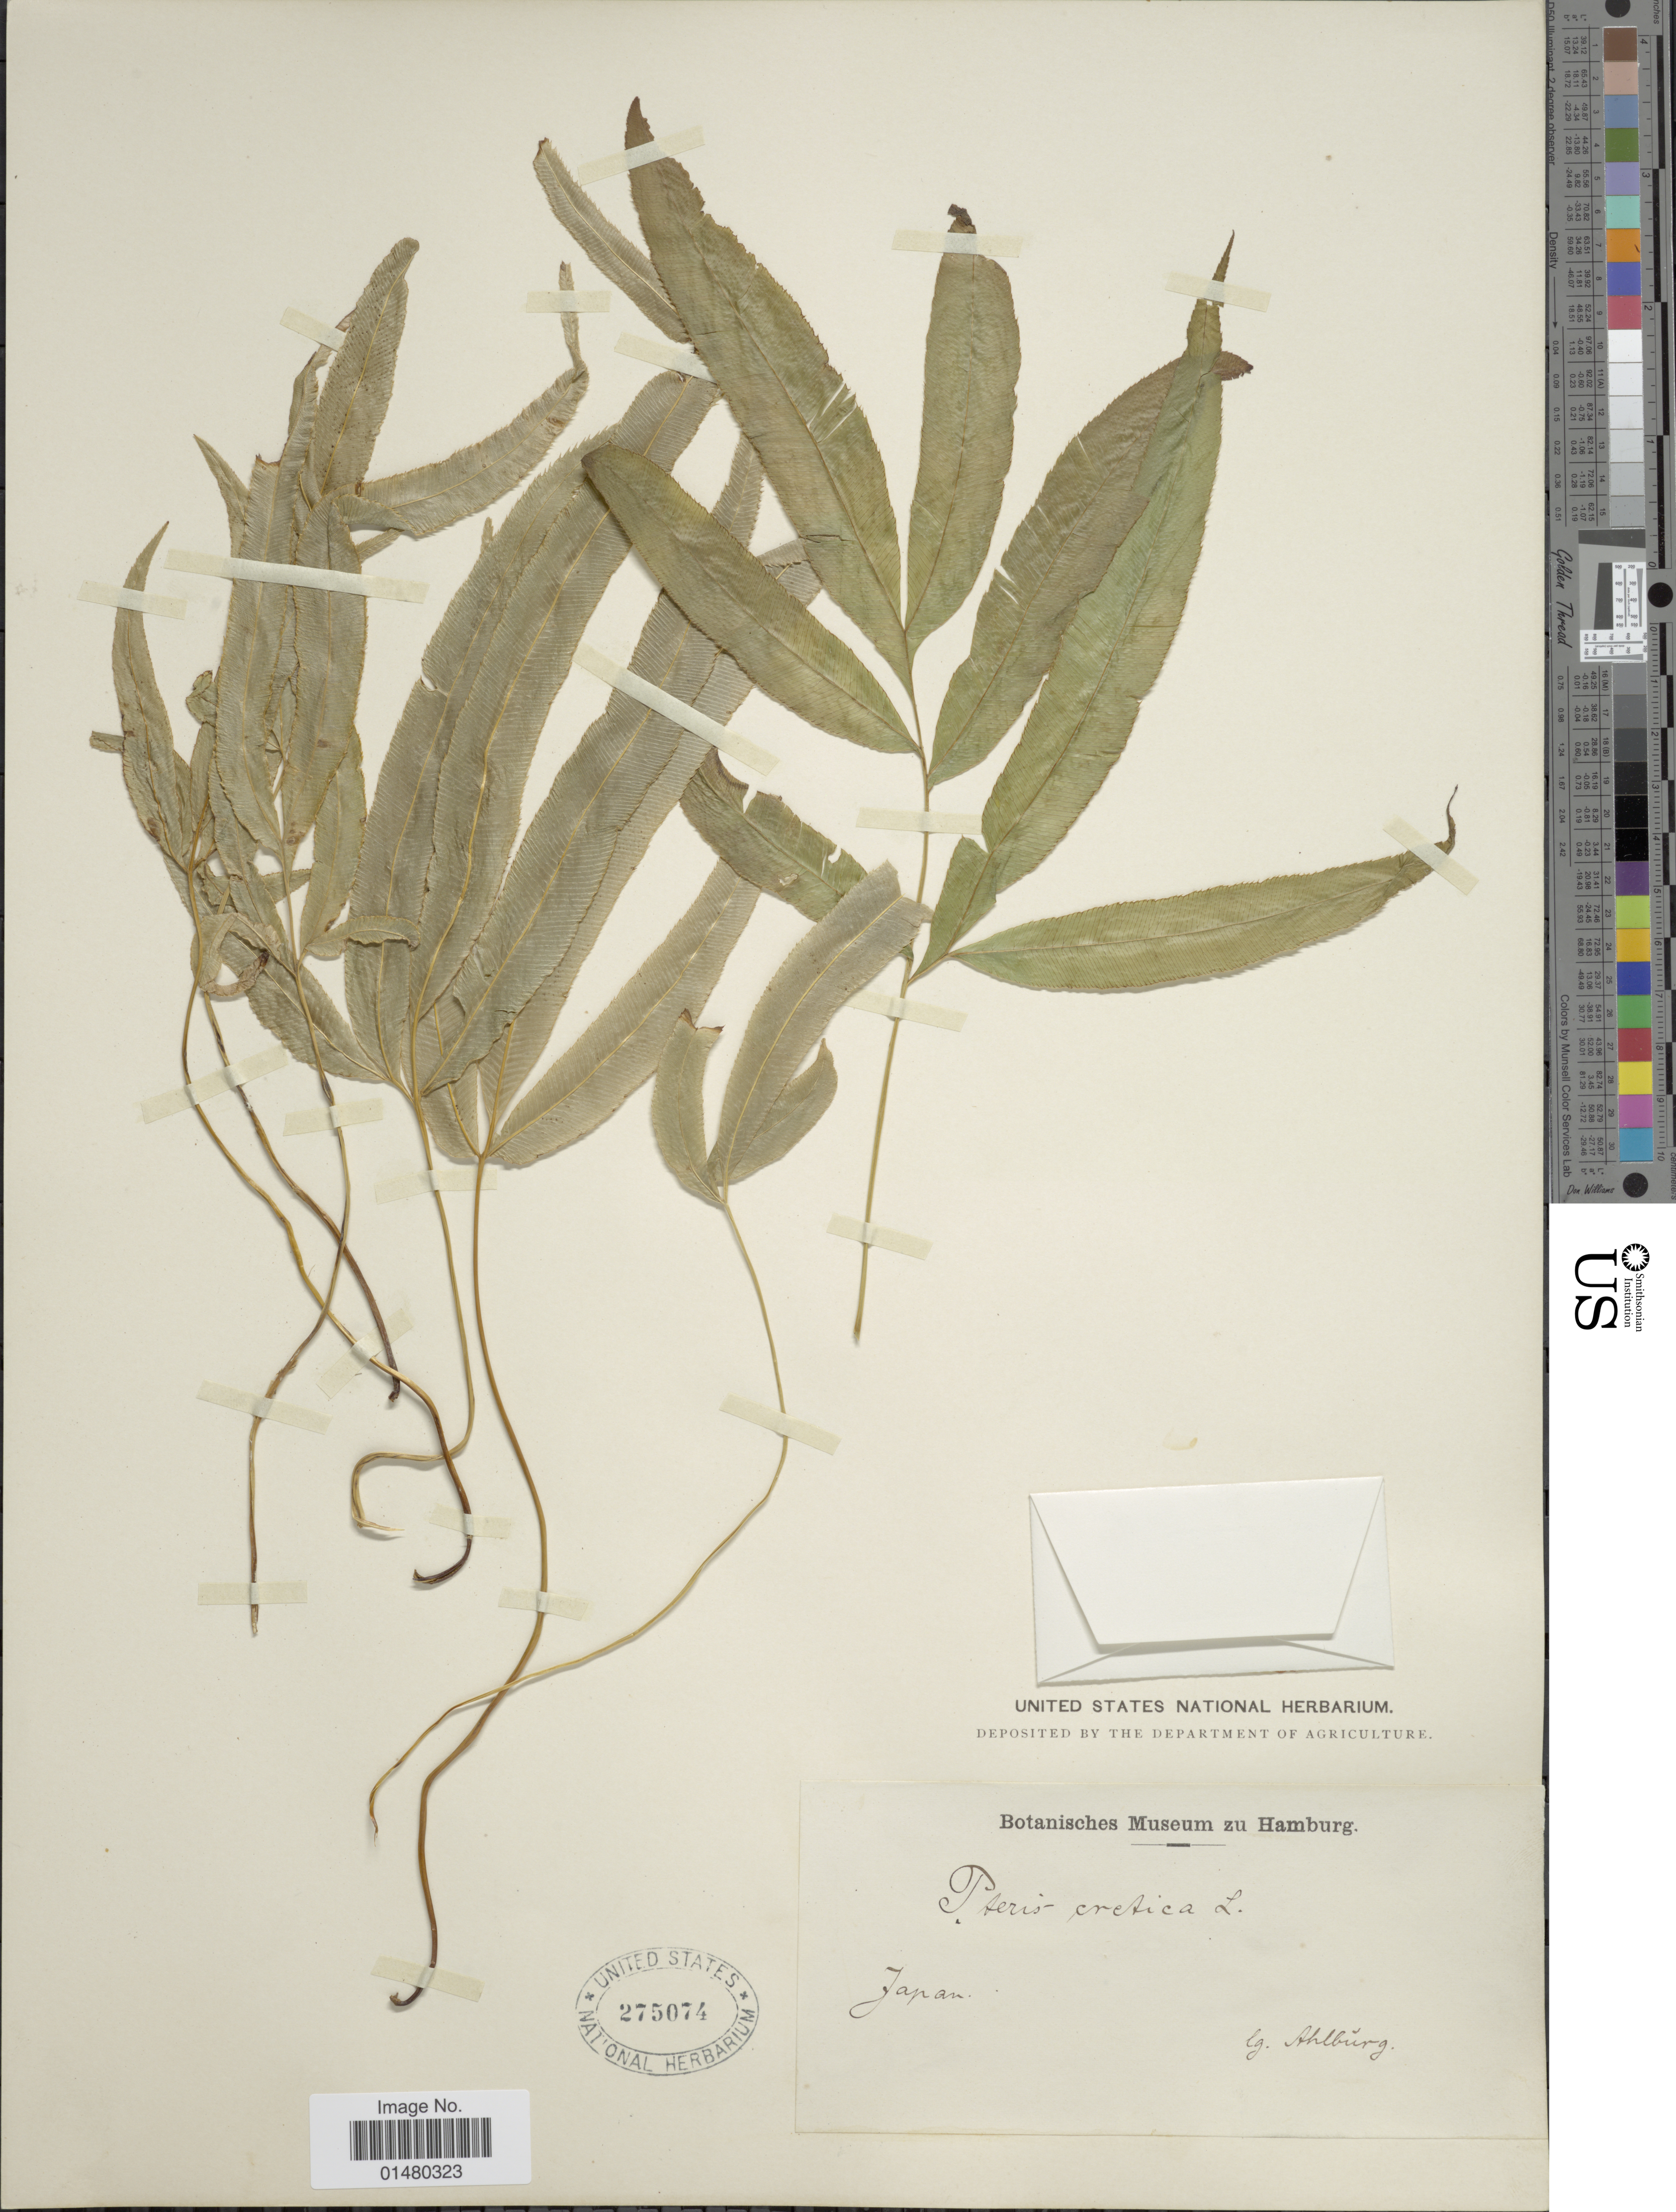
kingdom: Plantae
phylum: Tracheophyta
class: Polypodiopsida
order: Polypodiales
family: Pteridaceae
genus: Pteris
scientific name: Pteris cretica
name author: L.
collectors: Ahlbürg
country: Japan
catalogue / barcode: US 275074